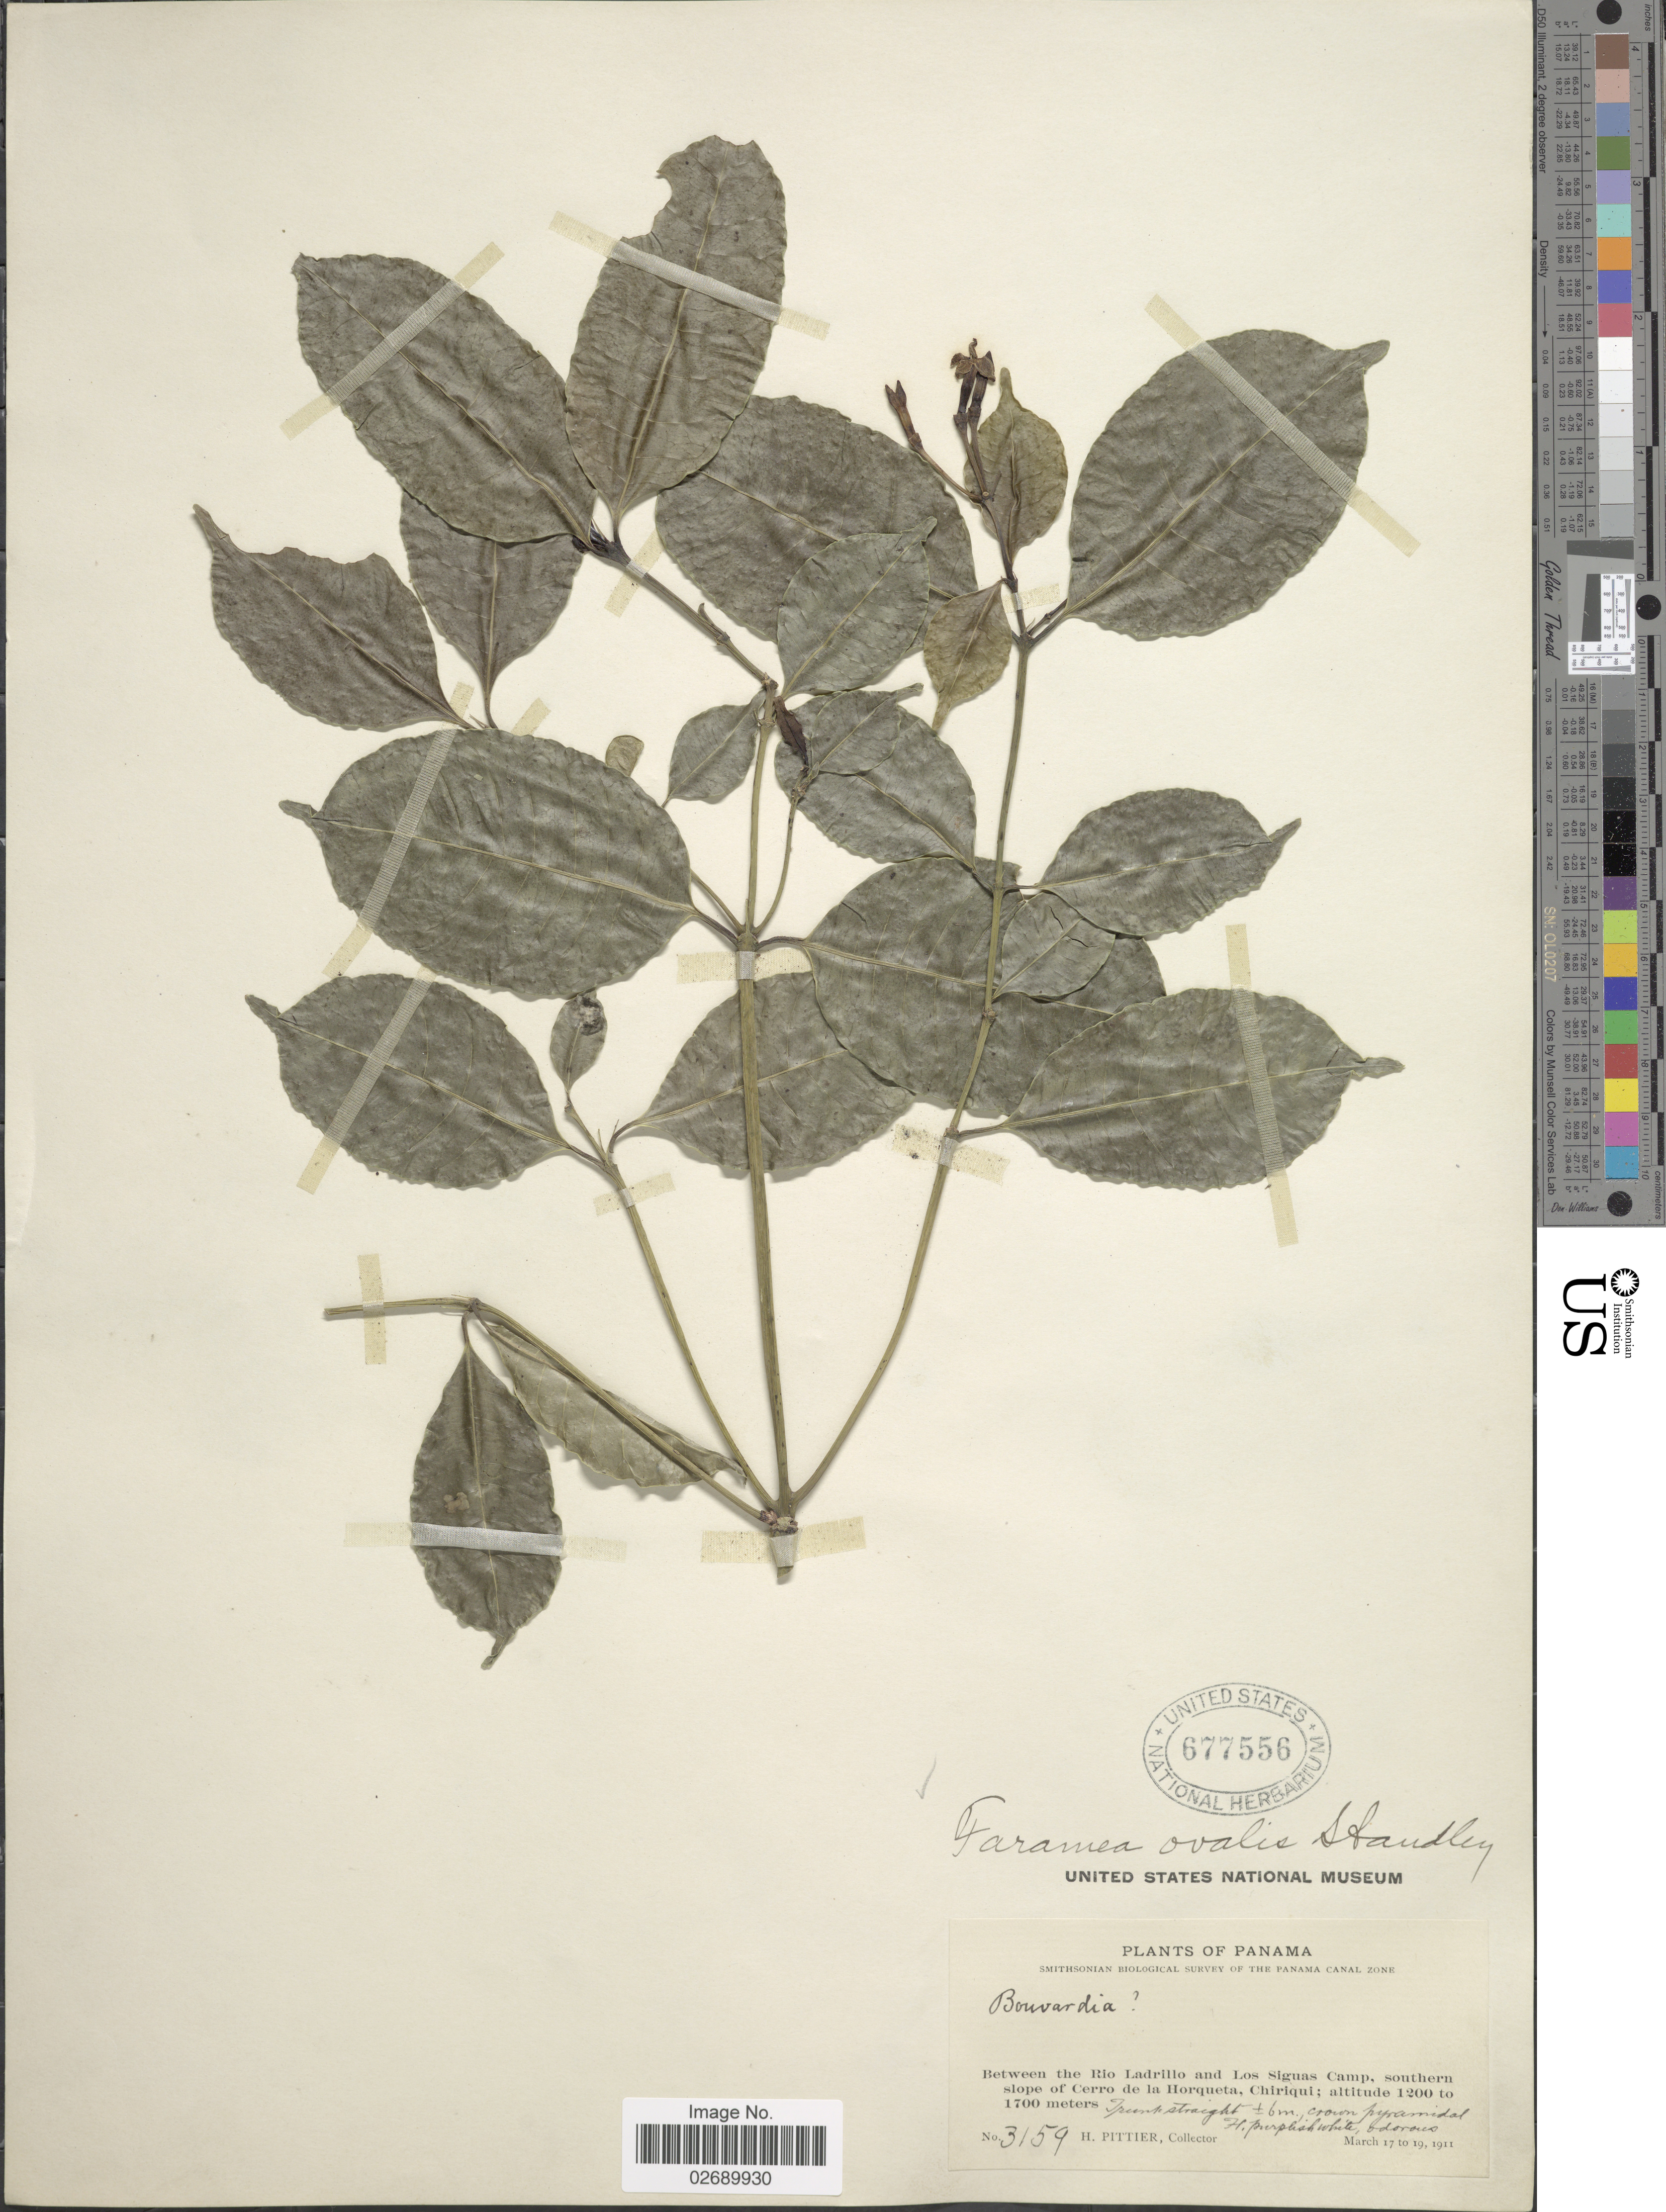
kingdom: Plantae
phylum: Tracheophyta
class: Magnoliopsida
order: Gentianales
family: Rubiaceae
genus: Faramea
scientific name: Faramea ovalis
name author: Standl.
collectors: H. F. Pittier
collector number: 3159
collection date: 1911-03-17/1911-11-19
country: Panama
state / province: Chiriqui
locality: Between the Rio Ladrillo and Los Siguas Camp, southern slope of Cerro de la Horqueta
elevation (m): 1200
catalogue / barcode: US 677556